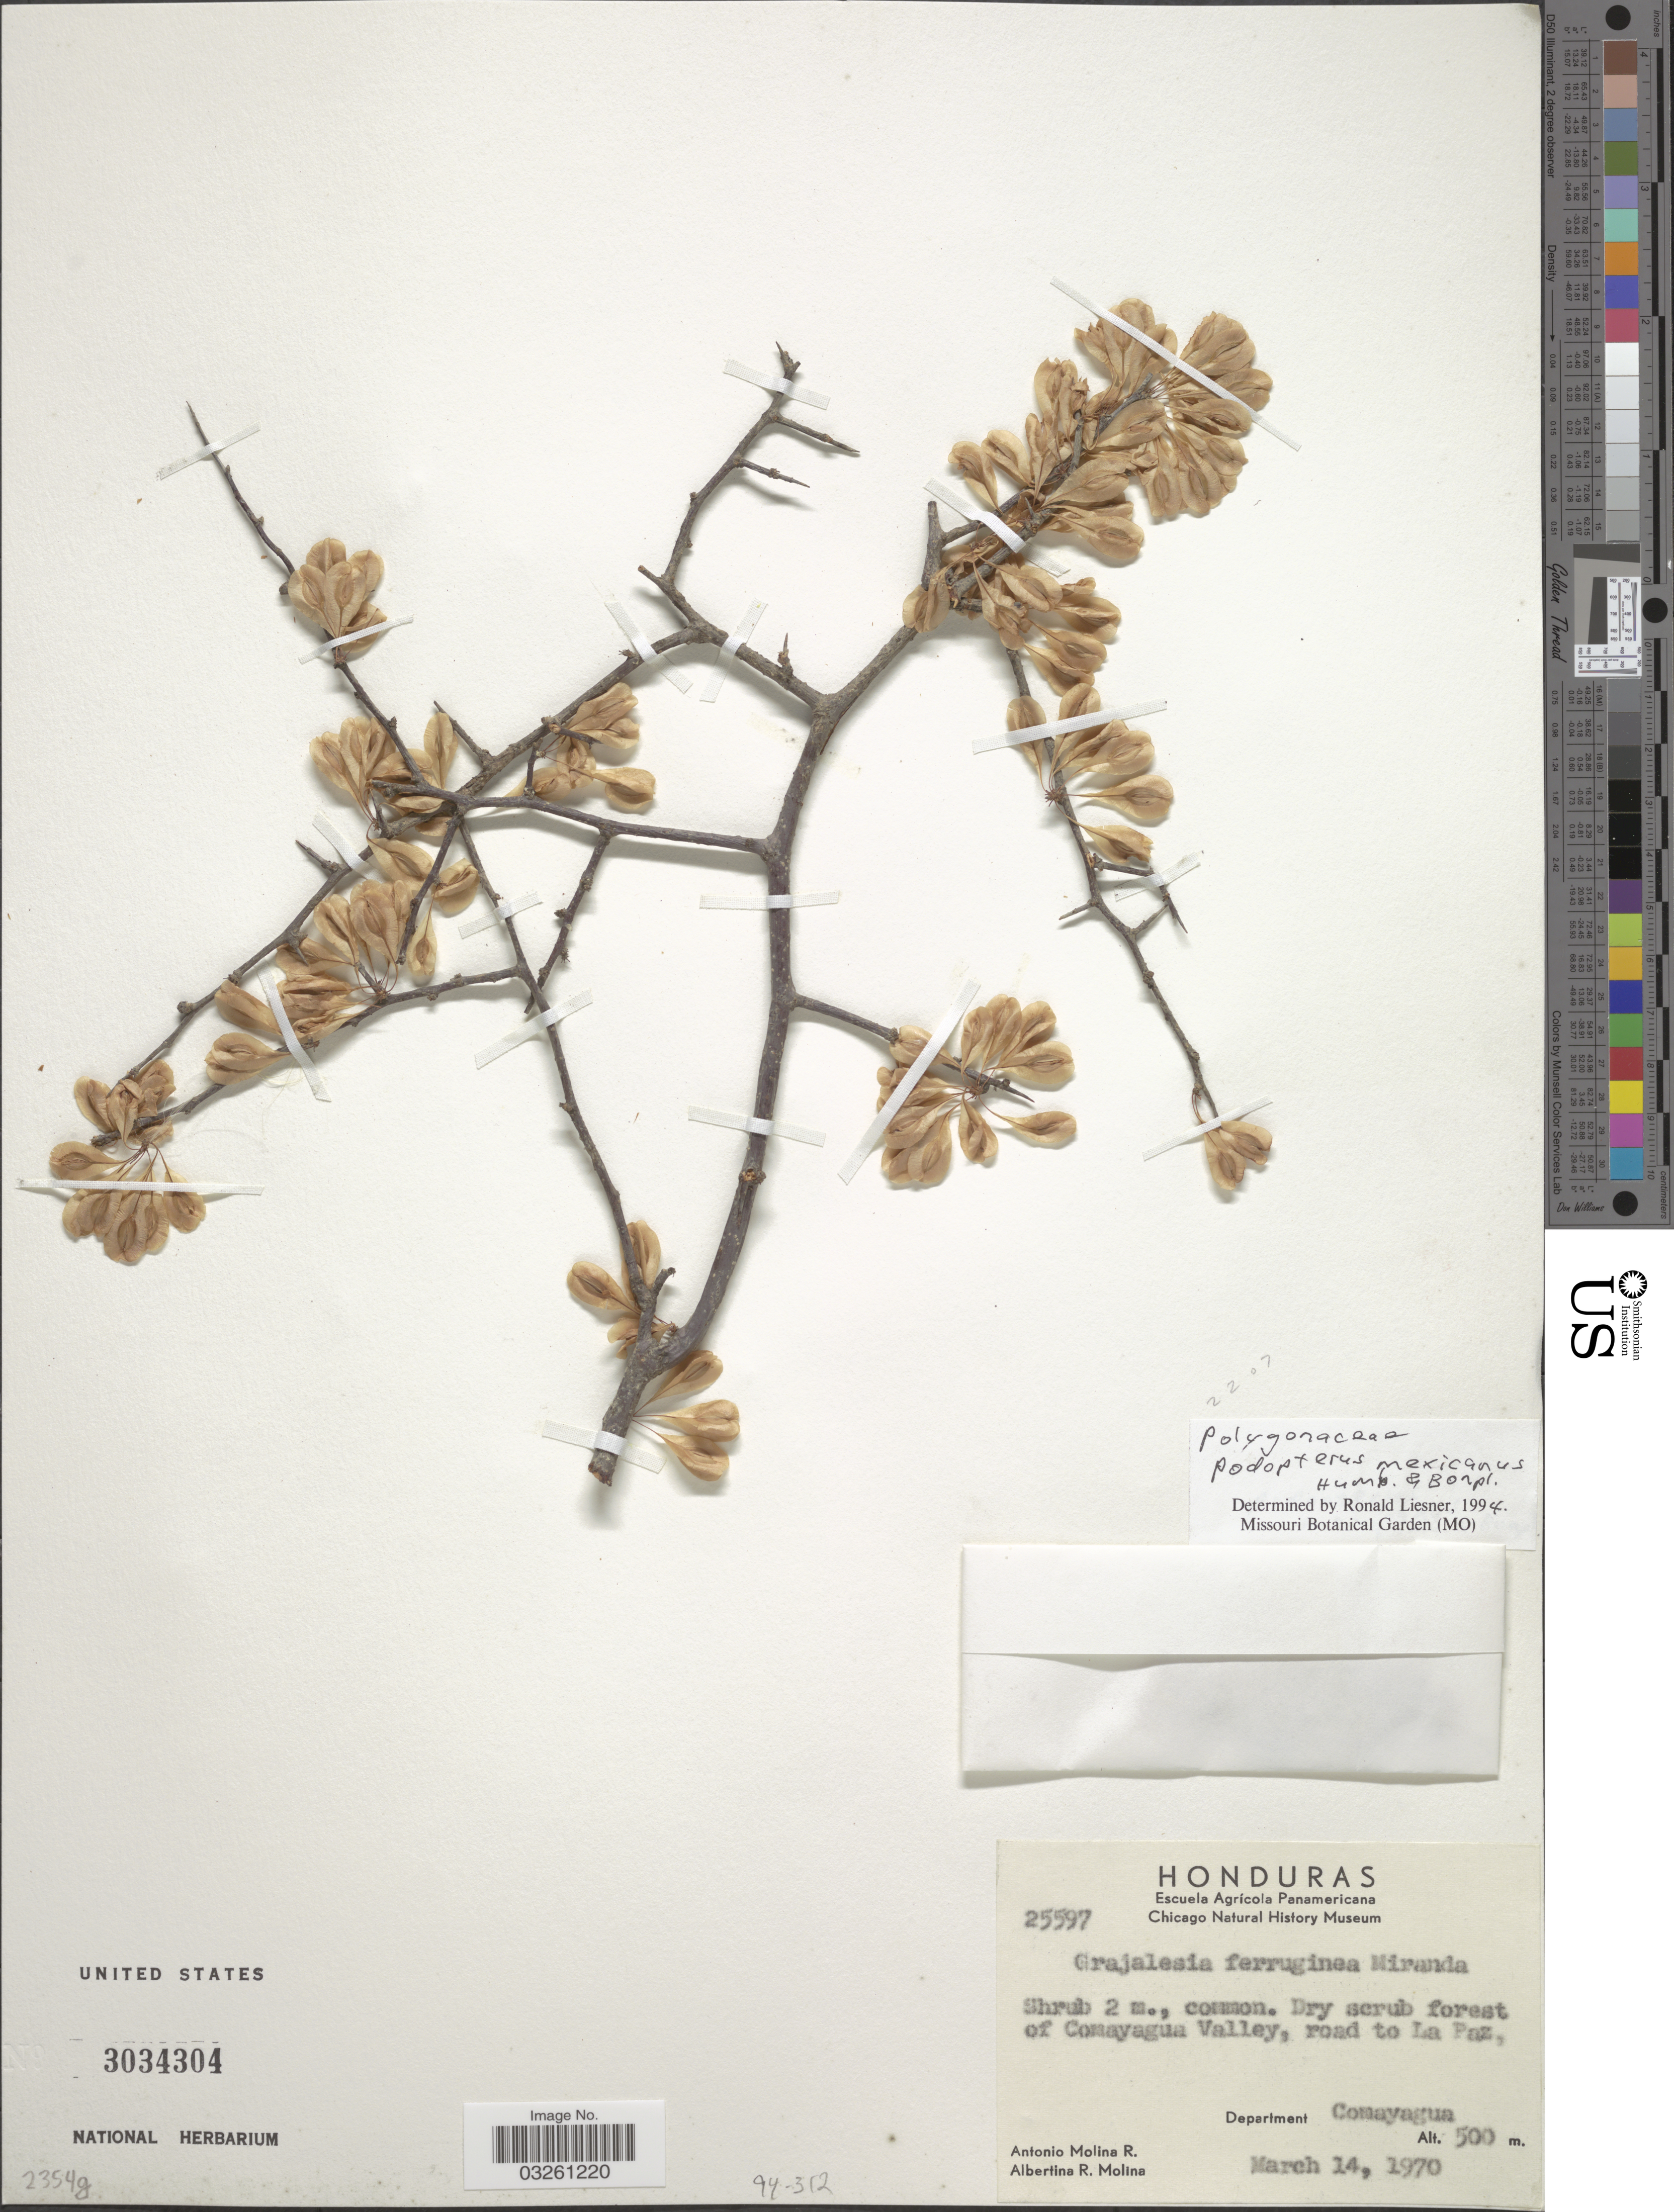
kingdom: Plantae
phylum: Tracheophyta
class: Magnoliopsida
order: Caryophyllales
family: Polygonaceae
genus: Podopterus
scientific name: Podopterus mexicanus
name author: Bonpl.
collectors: A. Molina R. & A. R. Molina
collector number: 25597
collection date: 1970-03-14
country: Honduras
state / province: Comayagua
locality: Dry scrub forest of Comayagua Valley, road to La Paz, Department Comayagua.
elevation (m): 500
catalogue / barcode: US 3034304